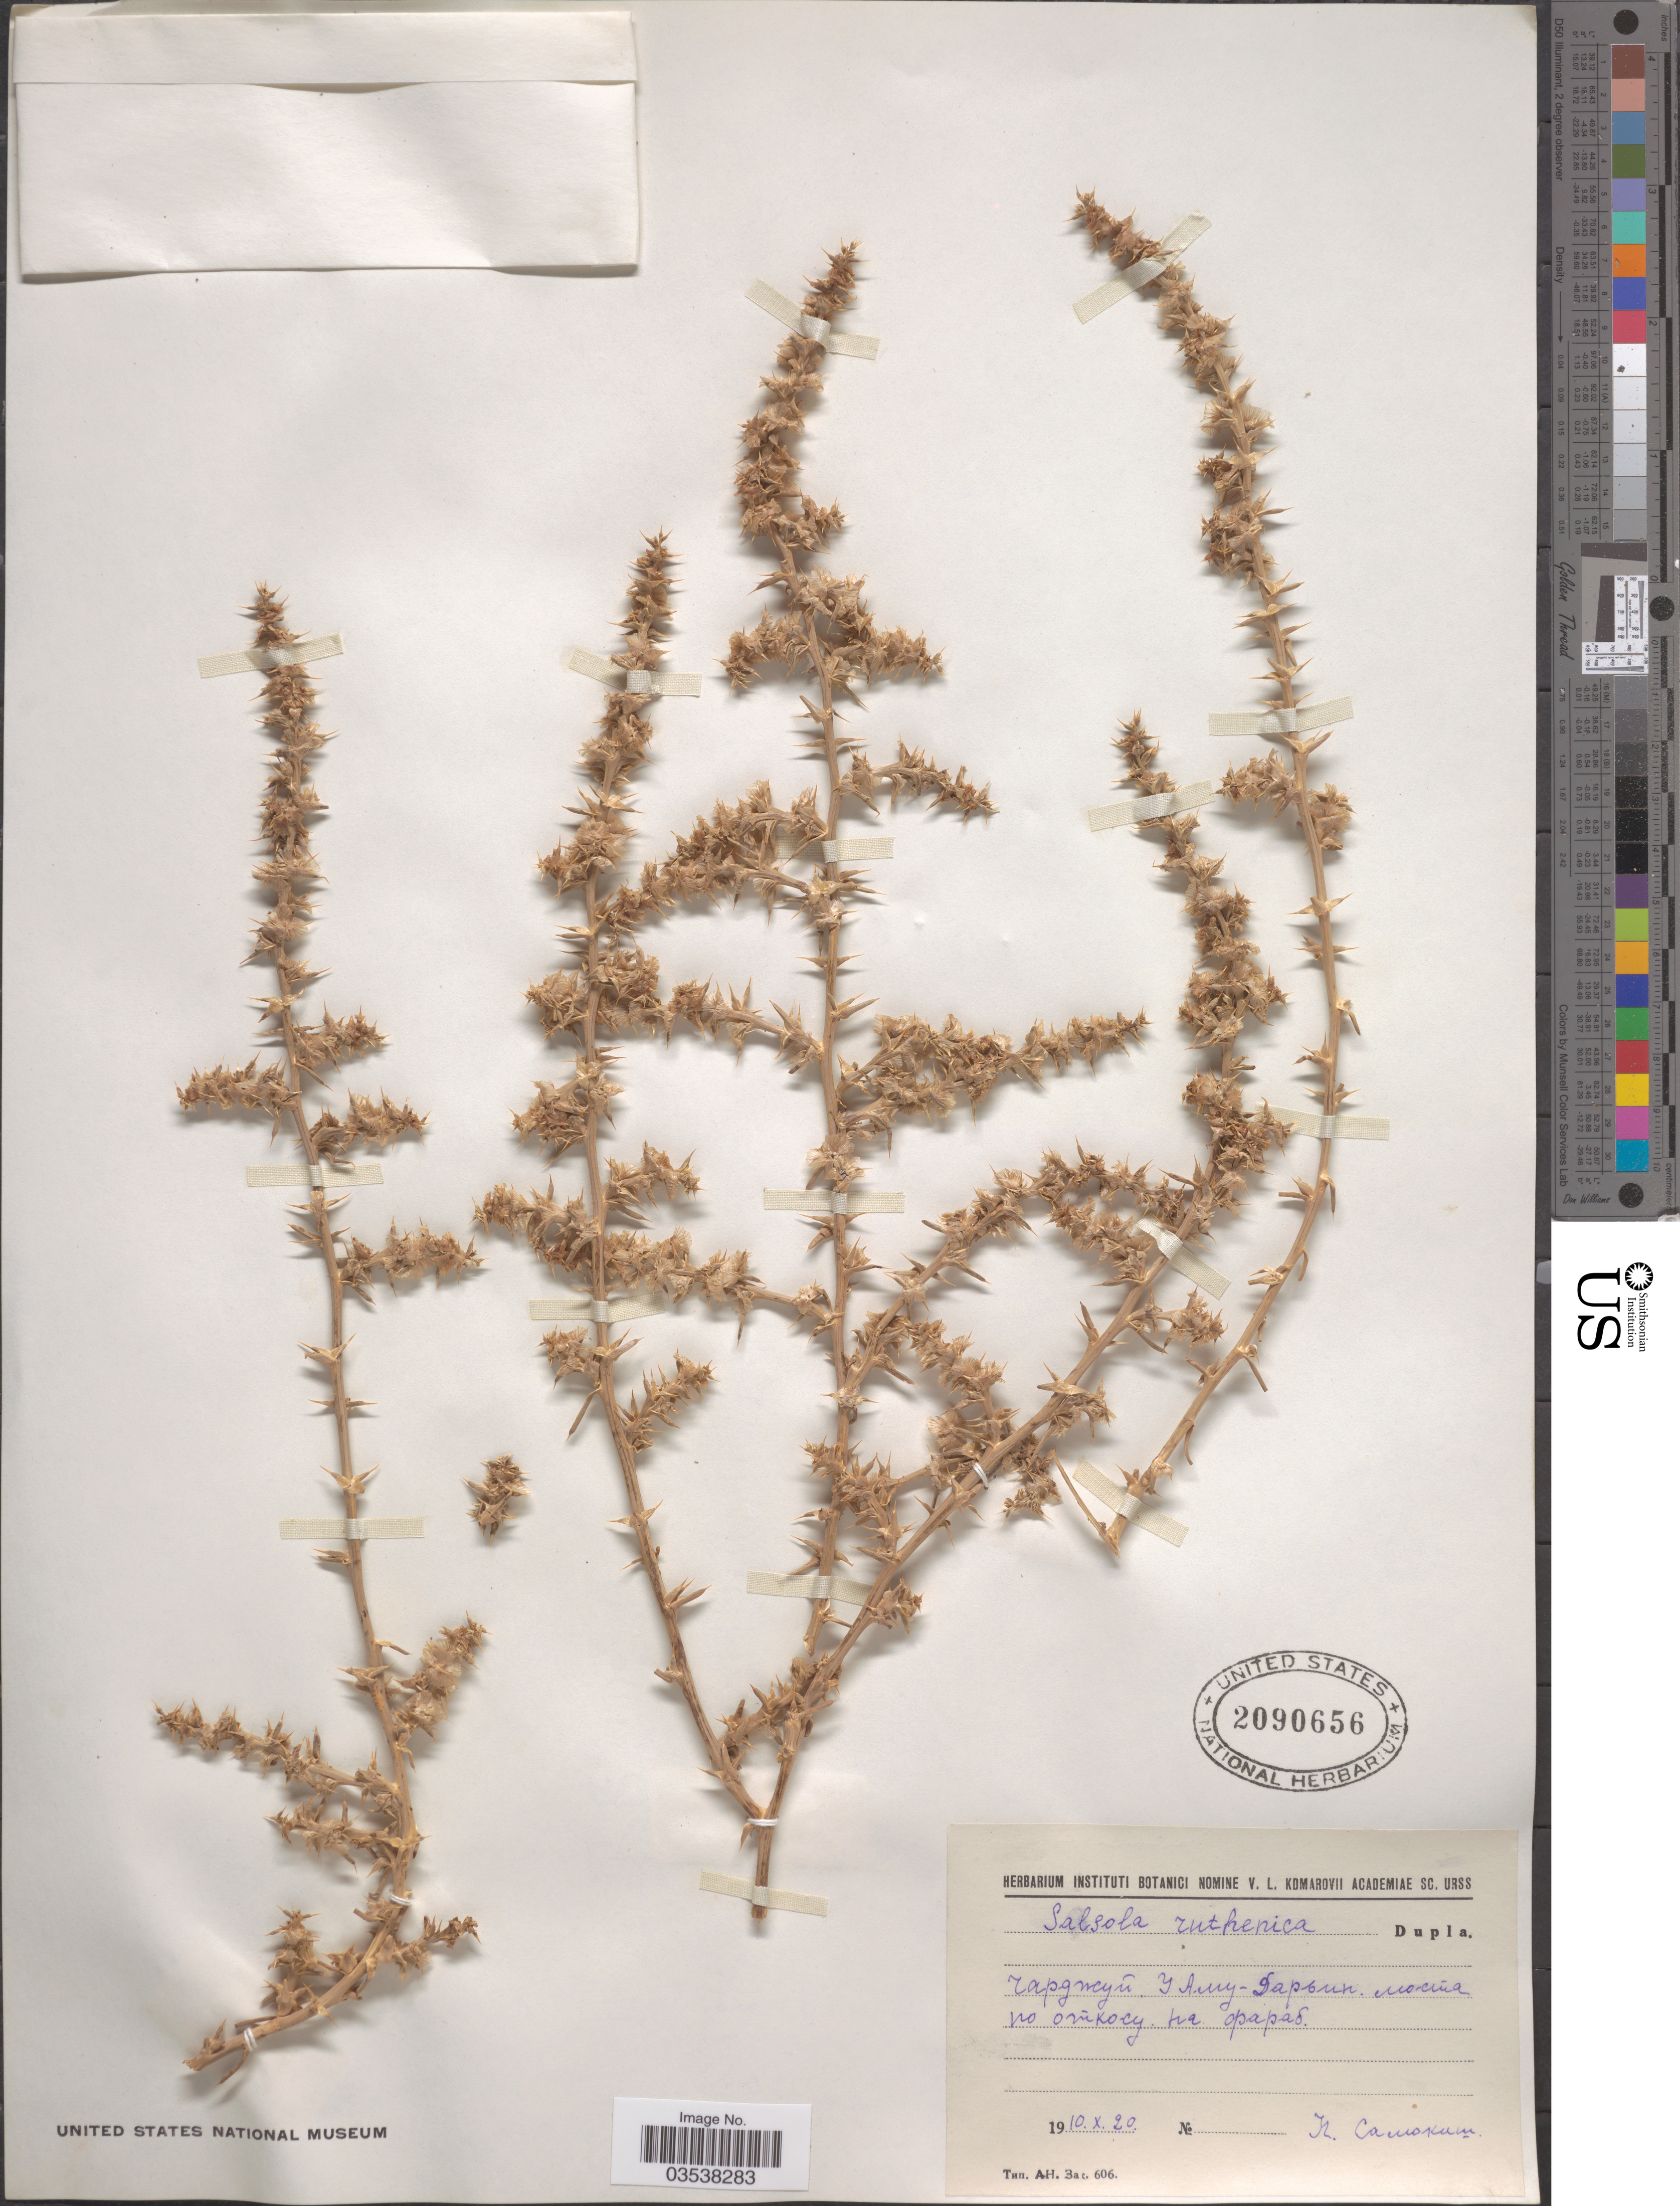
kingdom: Plantae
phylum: Tracheophyta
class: Magnoliopsida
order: Caryophyllales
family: Amaranthaceae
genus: Salsola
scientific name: Salsola tragus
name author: L.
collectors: N. Samokisch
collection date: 1910-10-20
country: Turkmenistan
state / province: Lebap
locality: Chardzhui, near bridge of river Amu-Darya, on the road to Farab.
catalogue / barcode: US 2090656